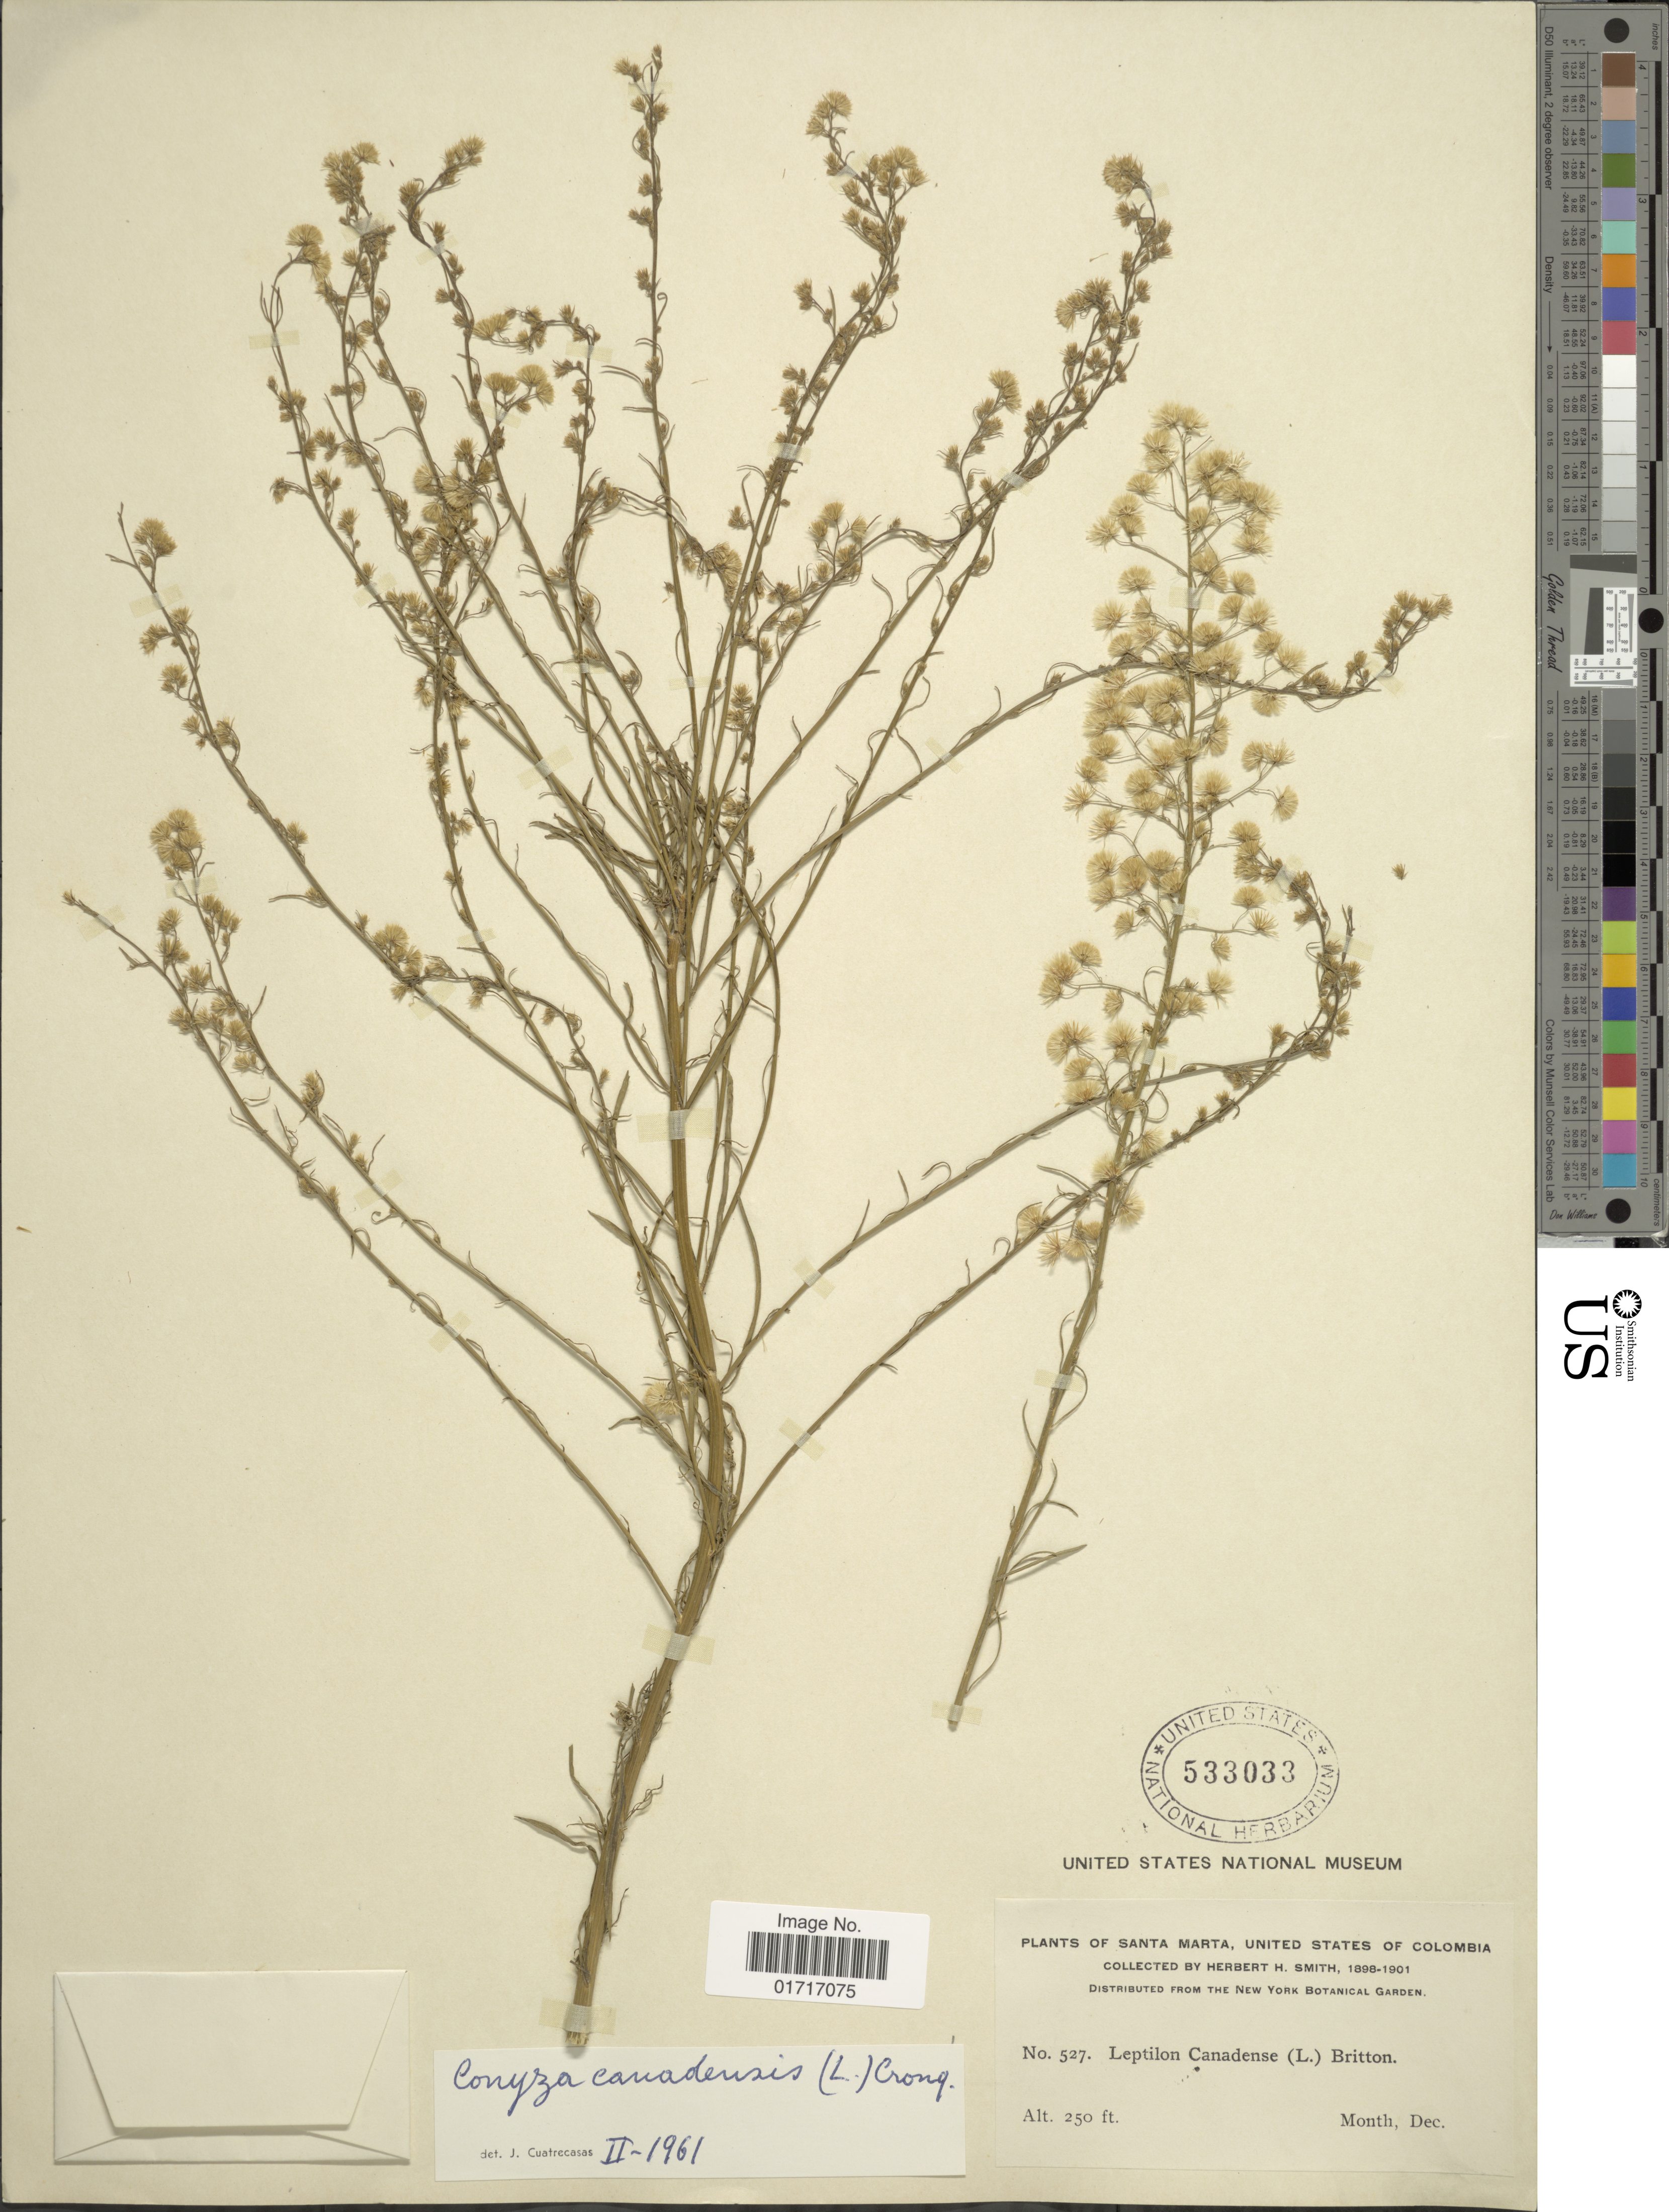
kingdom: Plantae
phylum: Tracheophyta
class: Magnoliopsida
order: Asterales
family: Asteraceae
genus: Conyza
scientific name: Conyza canadensis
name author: (L.) Cronq.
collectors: Herbert H. Smith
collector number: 527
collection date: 1898-12/1901-12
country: Colombia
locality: Santa Marta, United States of Columbia.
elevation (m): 76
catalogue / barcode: US 533033